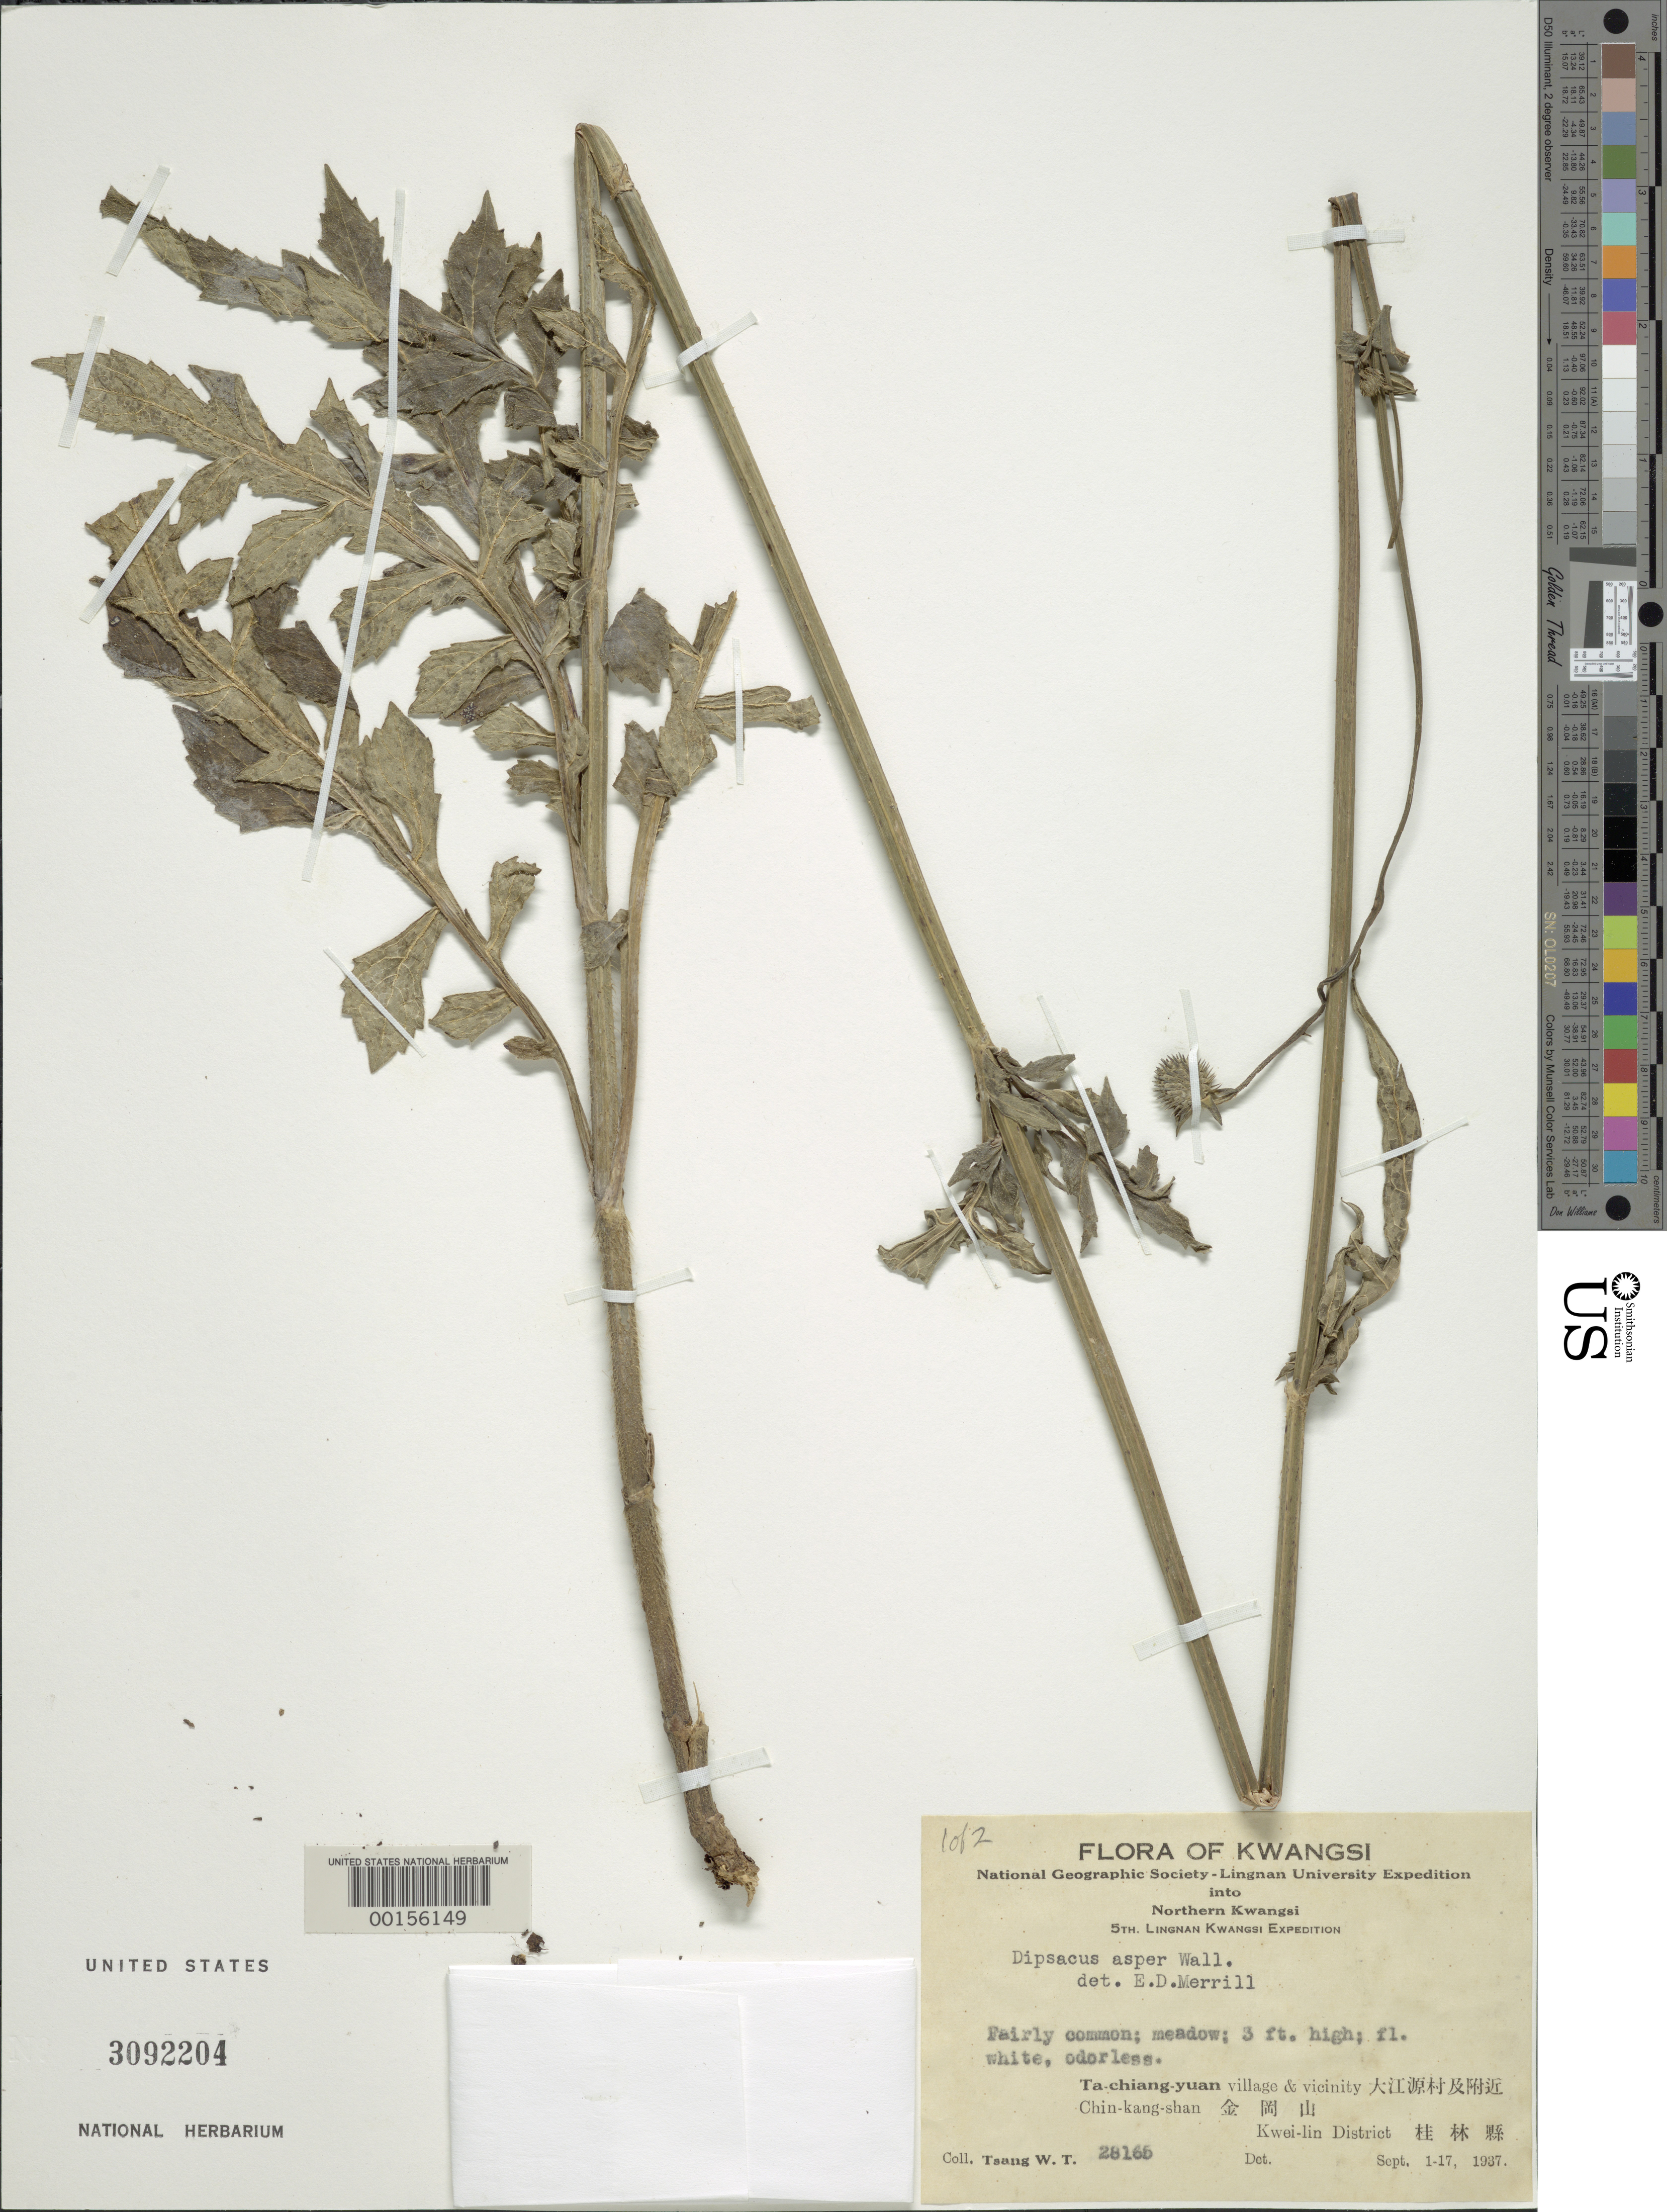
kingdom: Plantae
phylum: Tracheophyta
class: Magnoliopsida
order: Dipsacales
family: Caprifoliaceae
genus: Dipsacus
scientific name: Dipsacus asper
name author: Wall.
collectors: W. T. Tsang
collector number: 28165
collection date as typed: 01 Sep 1937 to 17 Sep 1937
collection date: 1937-09-01/1937-09-17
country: China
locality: Ta-chiang-yuan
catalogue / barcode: US 3092204